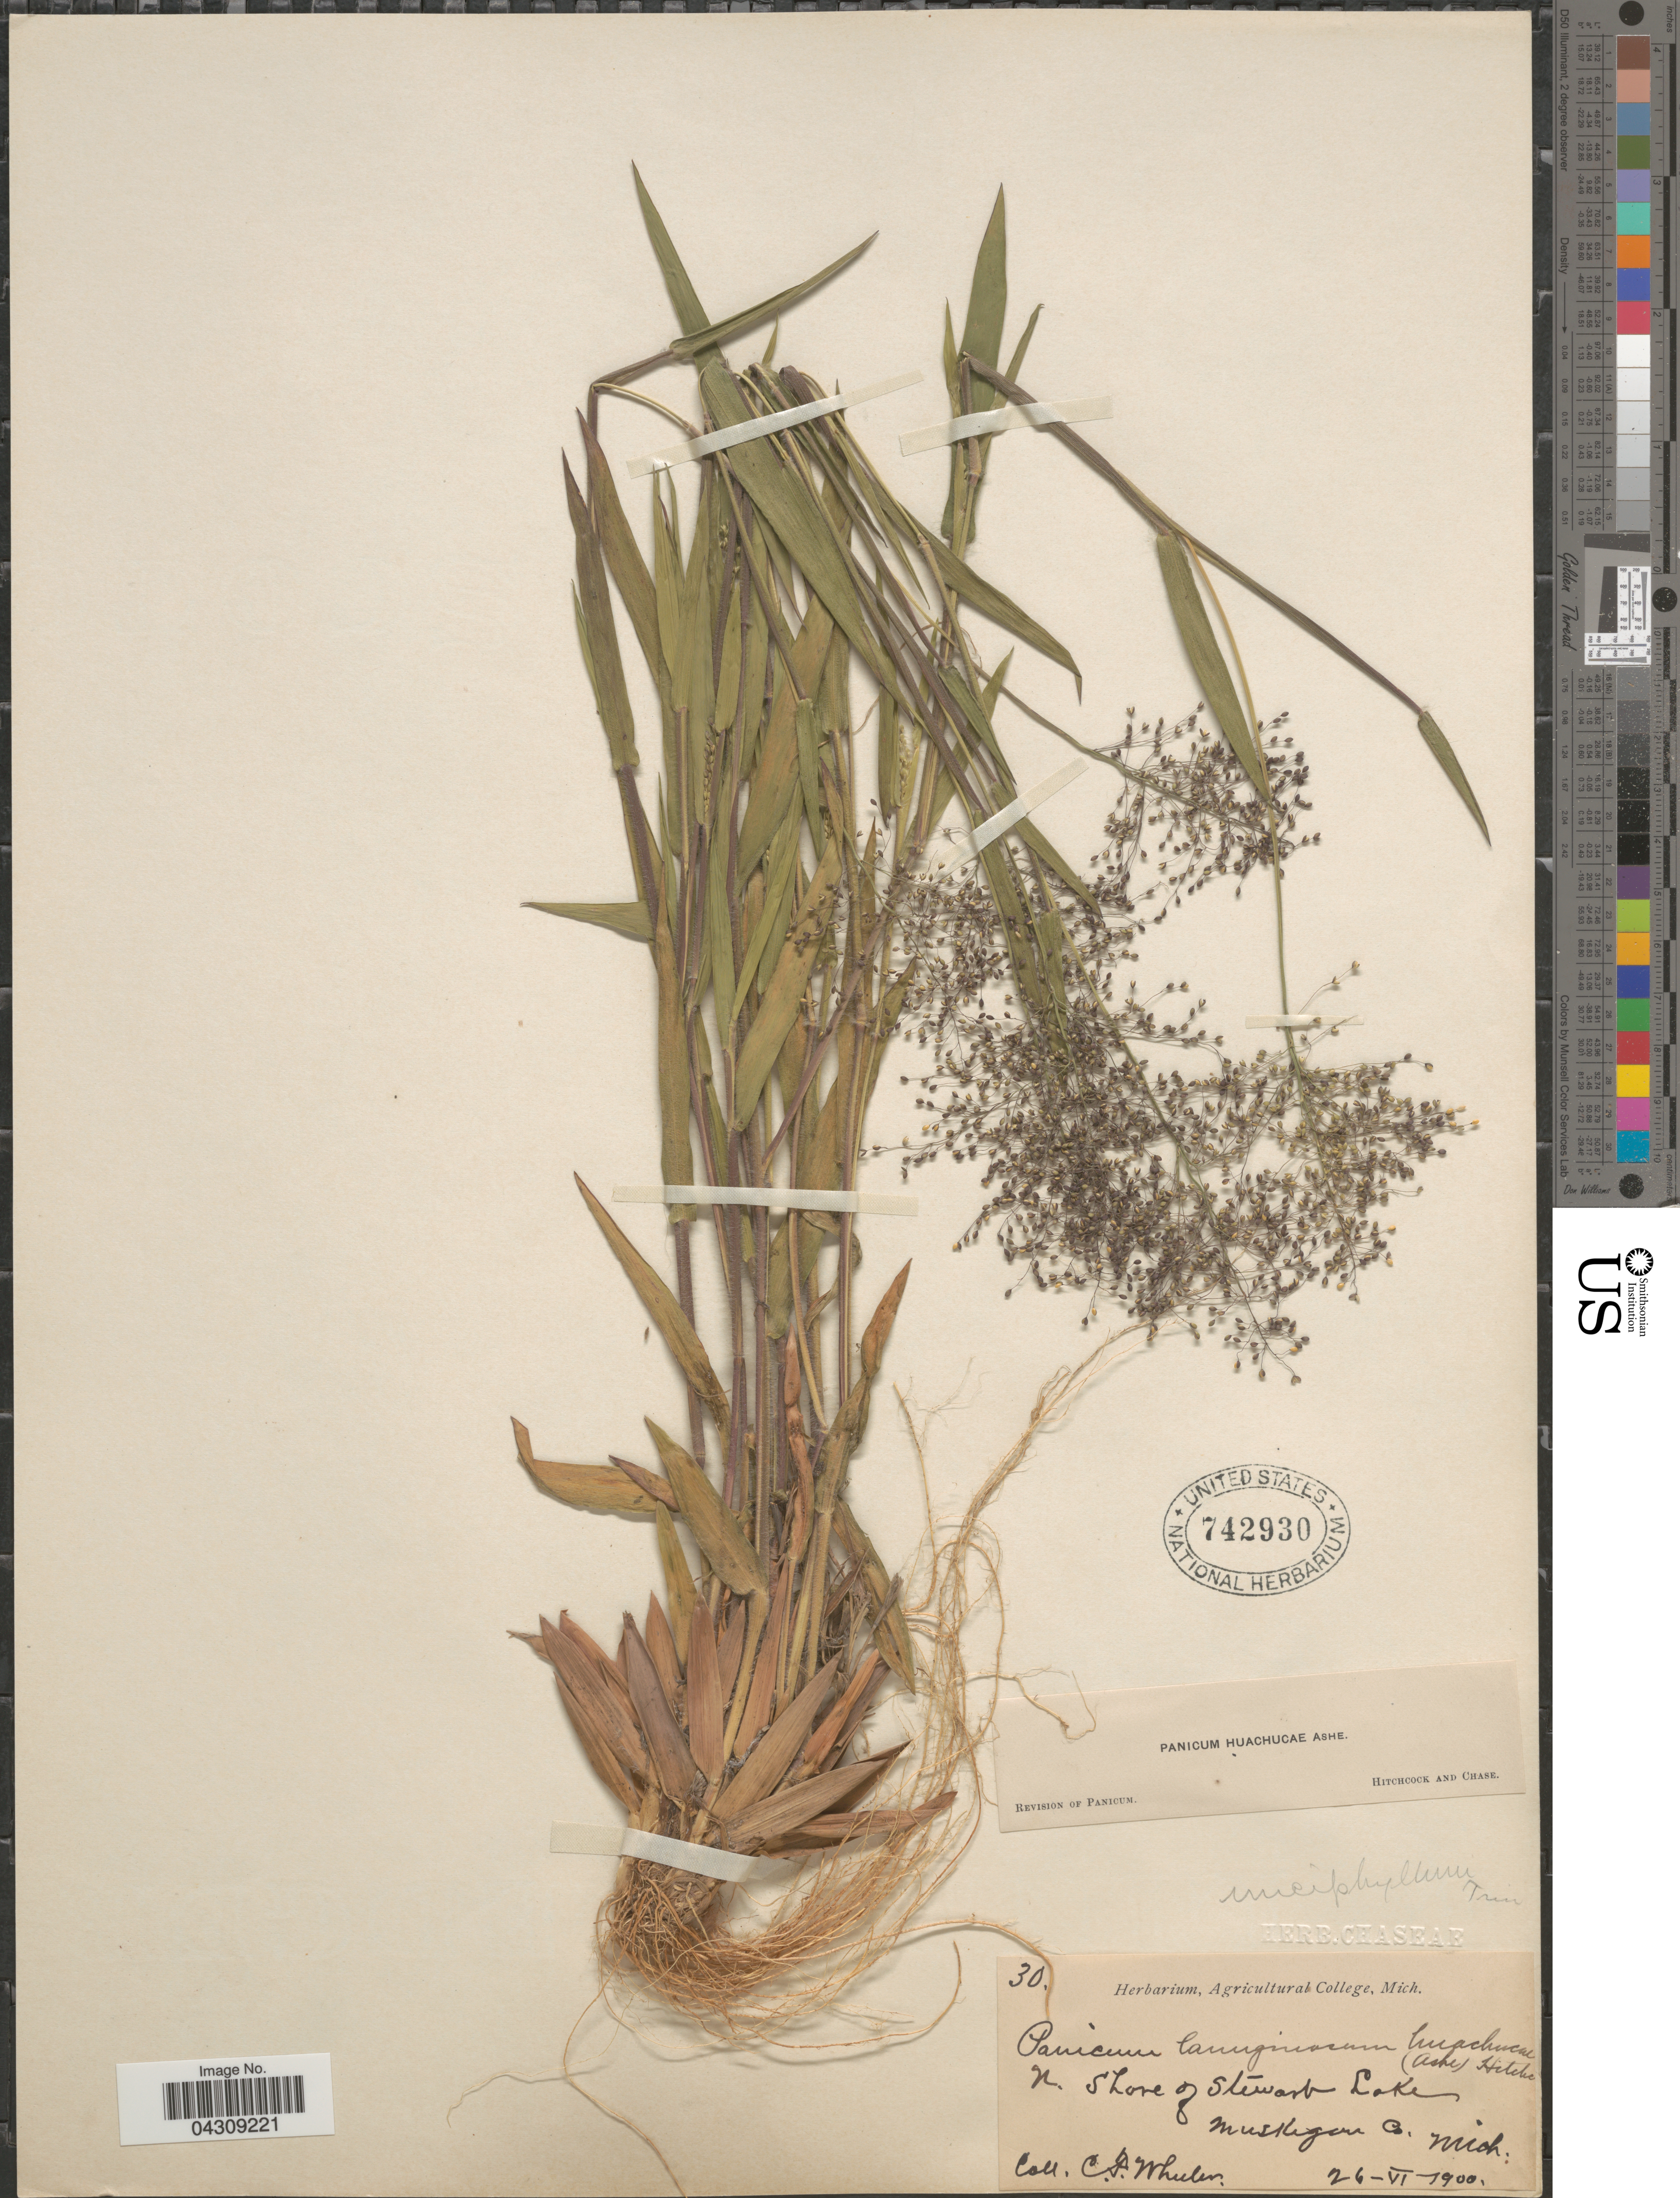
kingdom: Plantae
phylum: Tracheophyta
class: Liliopsida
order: Poales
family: Poaceae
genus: Dichanthelium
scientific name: Dichanthelium acuminatum var. acuminatum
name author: (Sw.) Gould & C.A. Clark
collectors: C. Wheeler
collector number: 30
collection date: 1900-06-26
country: United States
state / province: Michigan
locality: N. shore of Steward Lake, Muskegon Co.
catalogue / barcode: US 742930